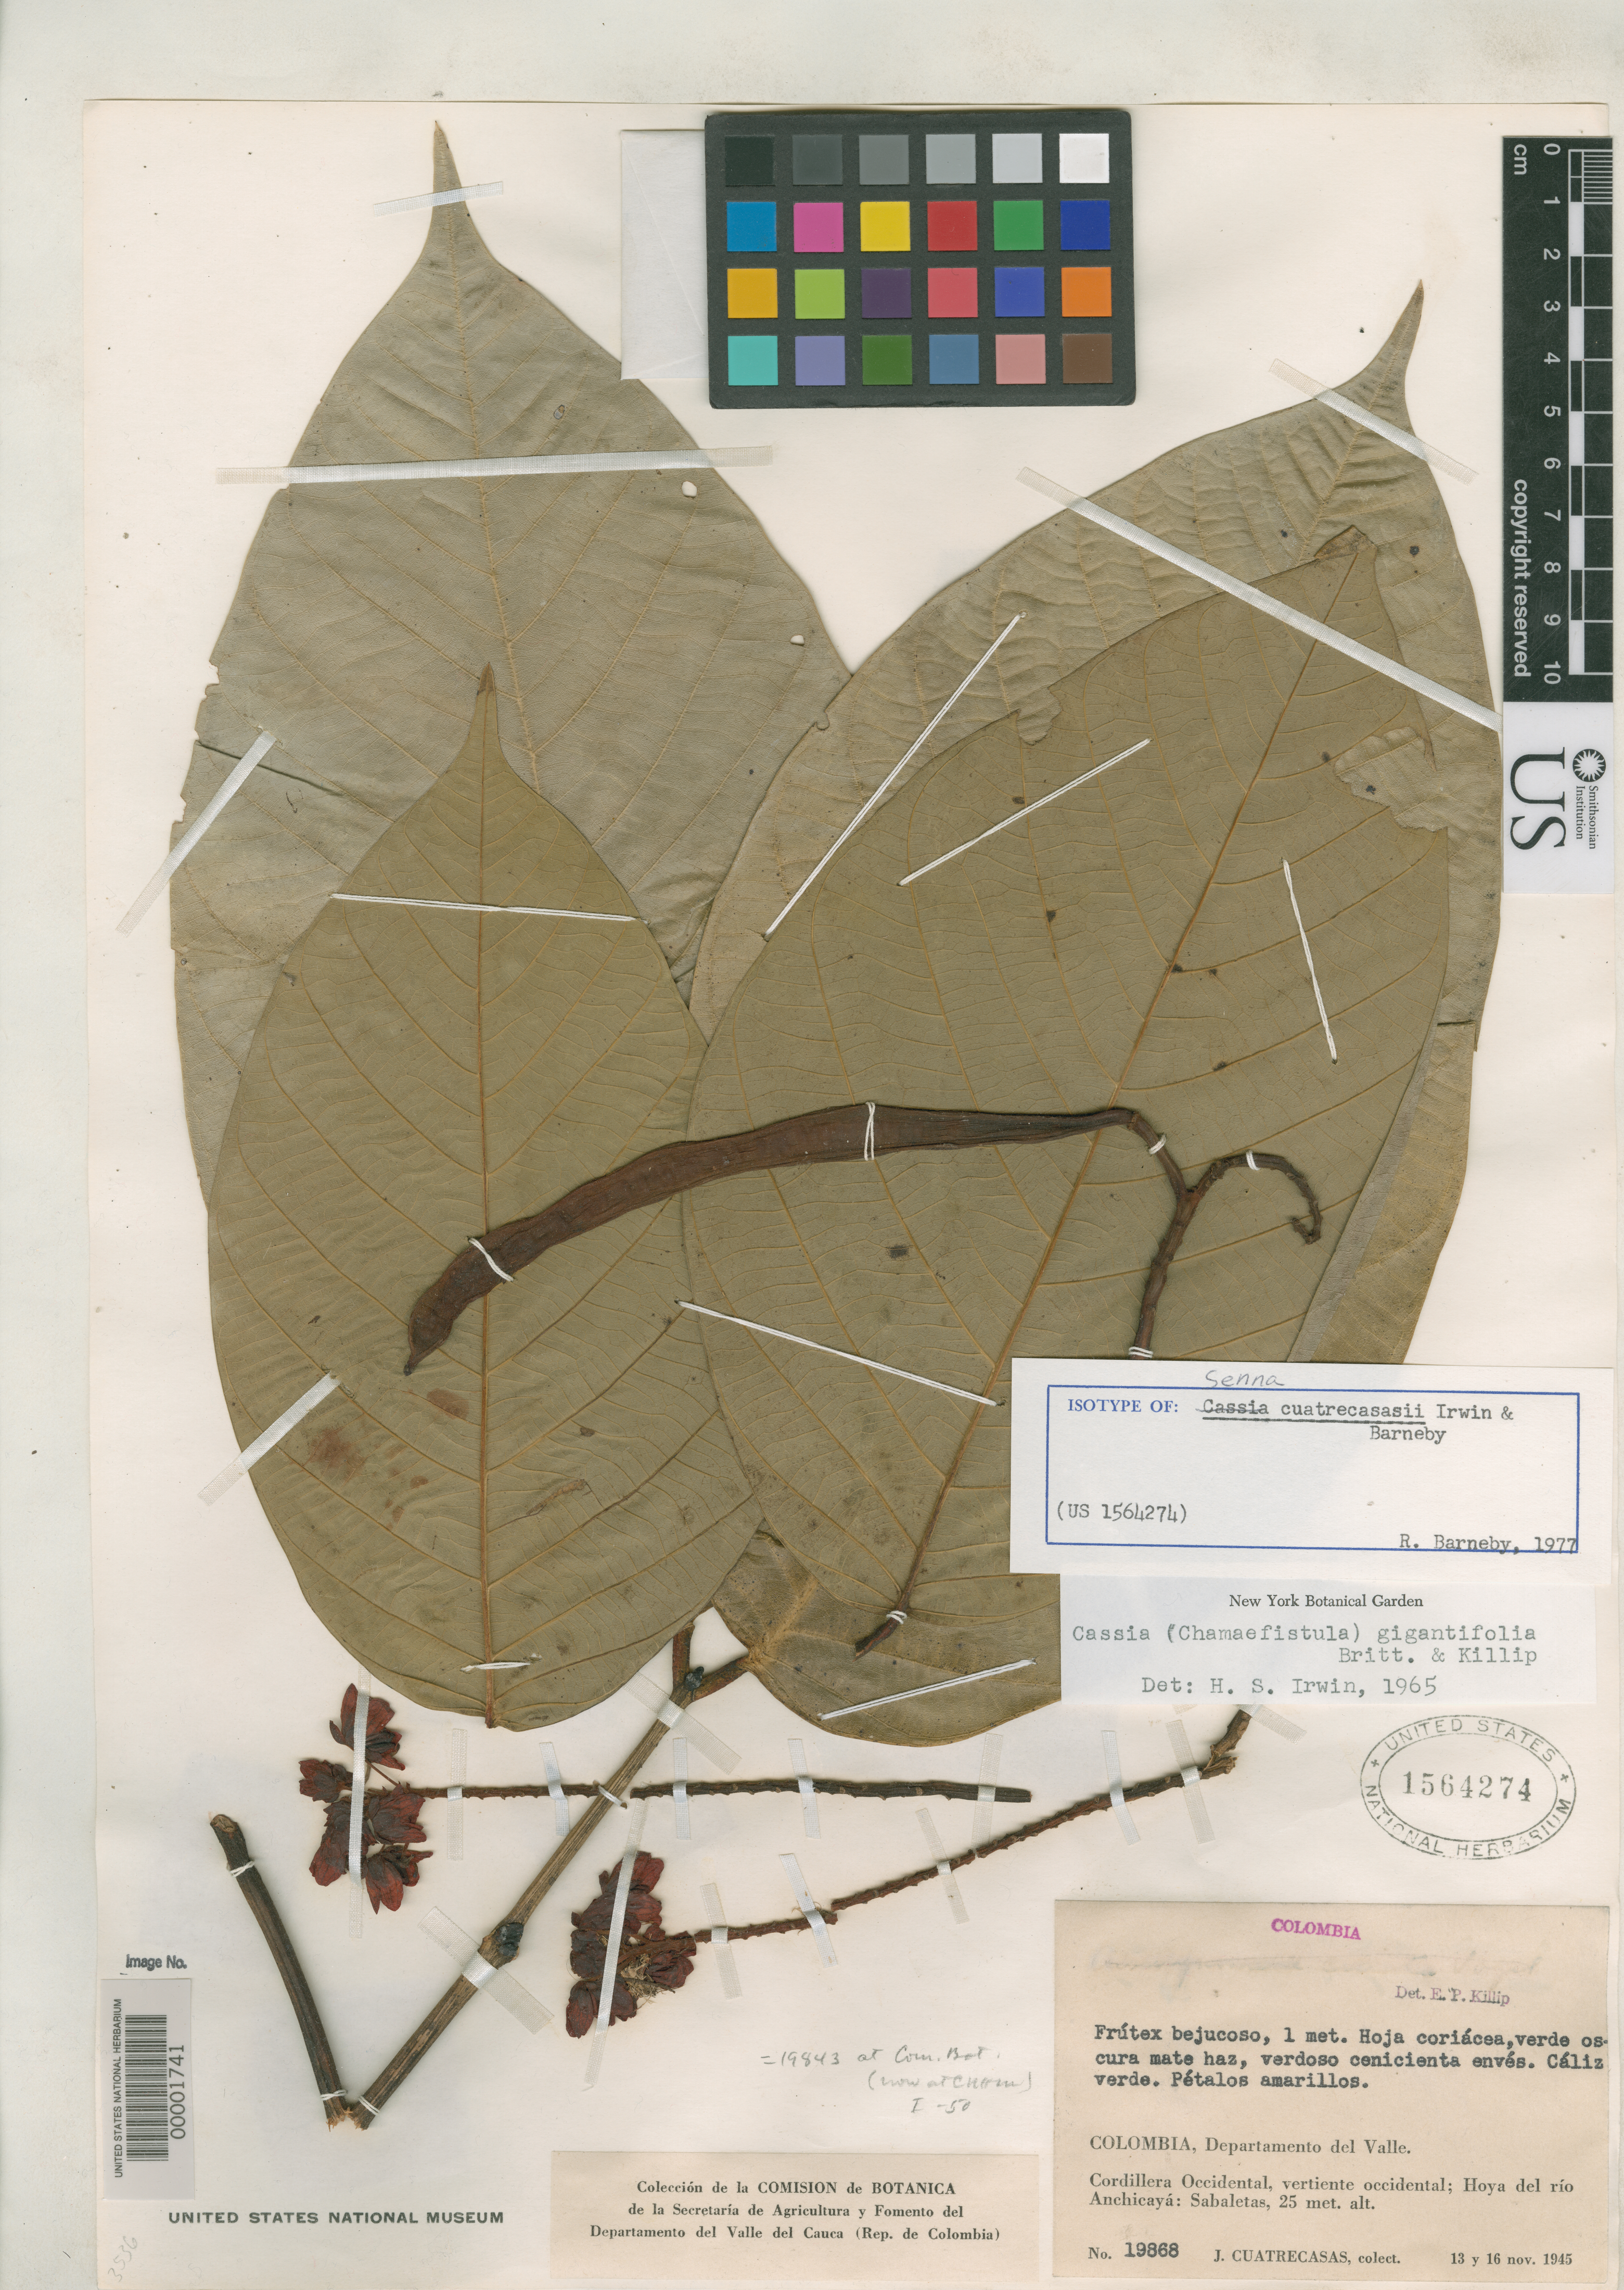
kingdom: Plantae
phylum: Tracheophyta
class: Magnoliopsida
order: Fabales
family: Fabaceae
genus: Senna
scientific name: Senna cuatrecasasii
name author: H.S. Irwin & Barneby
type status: Isotype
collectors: J. Cuatrecasas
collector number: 19868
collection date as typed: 16 Nov 1945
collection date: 1945-11-16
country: Colombia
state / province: Valle del Cauca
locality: Sabaletas, Hoya del Rio Anchicaya.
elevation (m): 25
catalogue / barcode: US 1564274